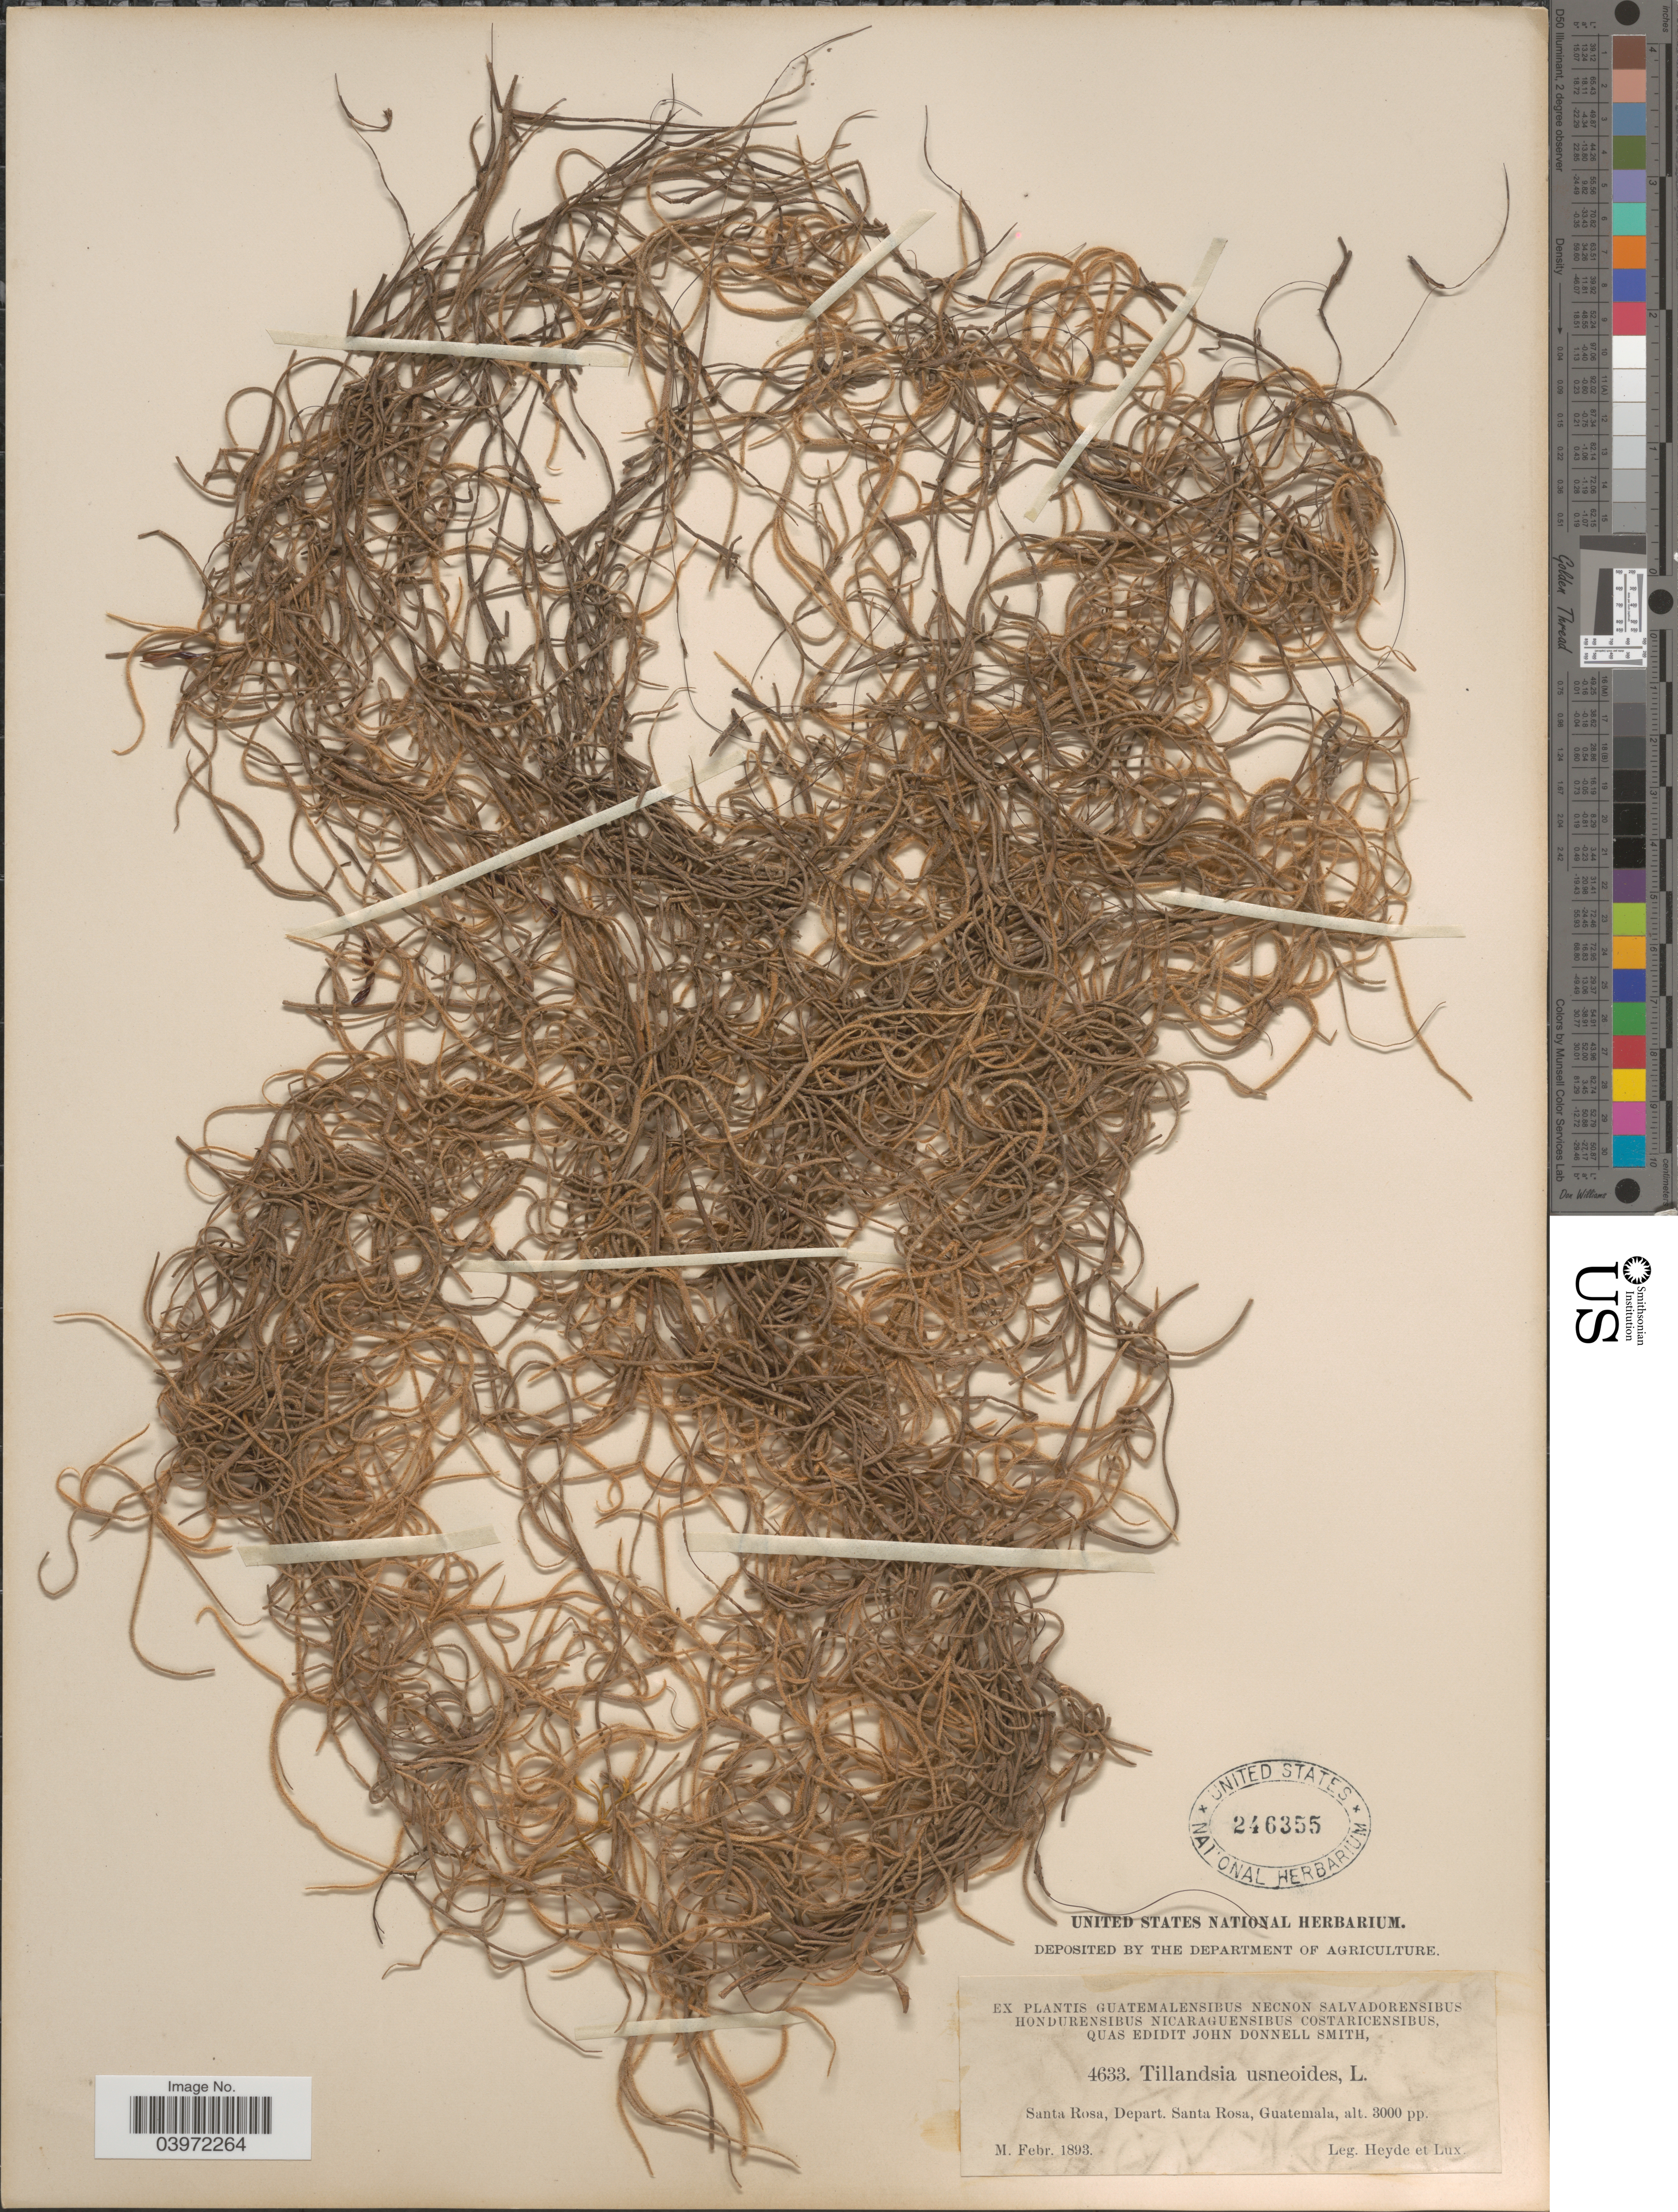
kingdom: Plantae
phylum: Tracheophyta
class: Liliopsida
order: Poales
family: Bromeliaceae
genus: Tillandsia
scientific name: Tillandsia usneoides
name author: (L.) L.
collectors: Heyde & Lux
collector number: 4633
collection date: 1893-02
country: Guatemala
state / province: Santa Rosa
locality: Santa Rosa, Depart. Santa Rosa.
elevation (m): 914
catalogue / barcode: US 246355